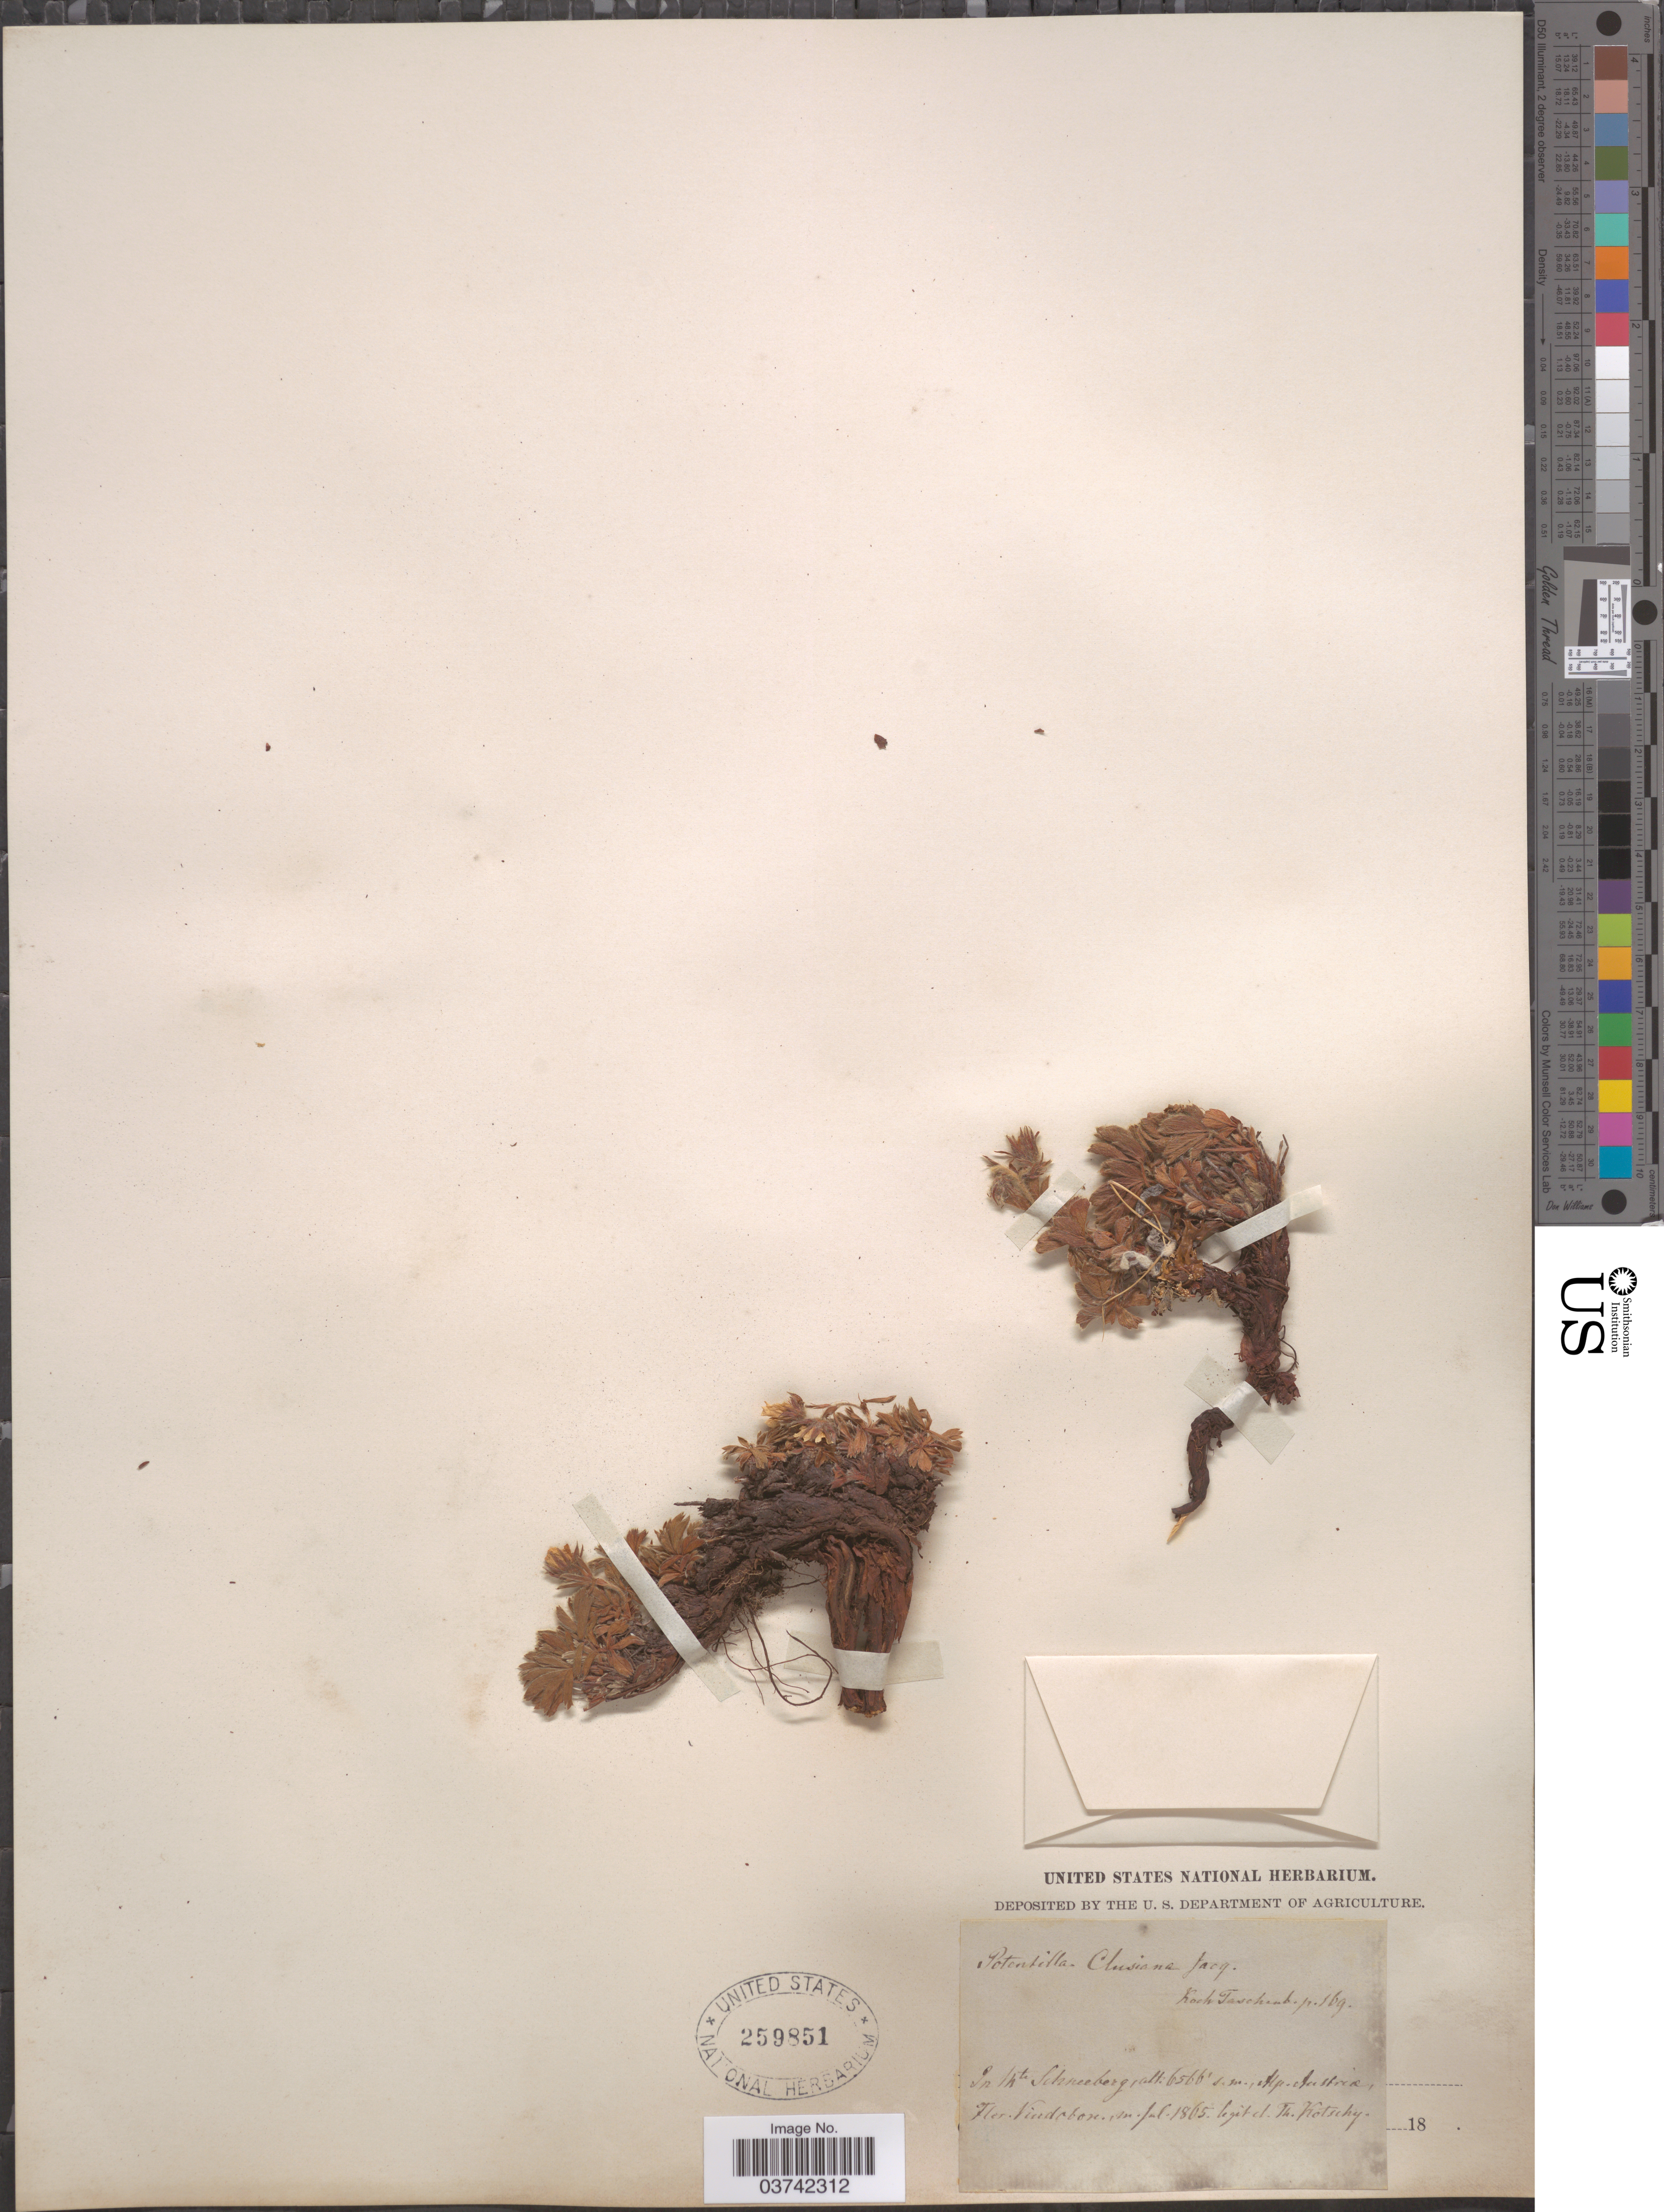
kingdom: Plantae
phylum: Tracheophyta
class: Magnoliopsida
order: Rosales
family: Rosaceae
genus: Potentilla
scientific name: Potentilla clusiana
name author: Jacq.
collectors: K. G. Kotschy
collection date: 1865-07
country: Austria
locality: In Mte Schneeberg. Alp. Austriæ. Vindobon.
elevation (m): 2001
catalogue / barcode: US 259851